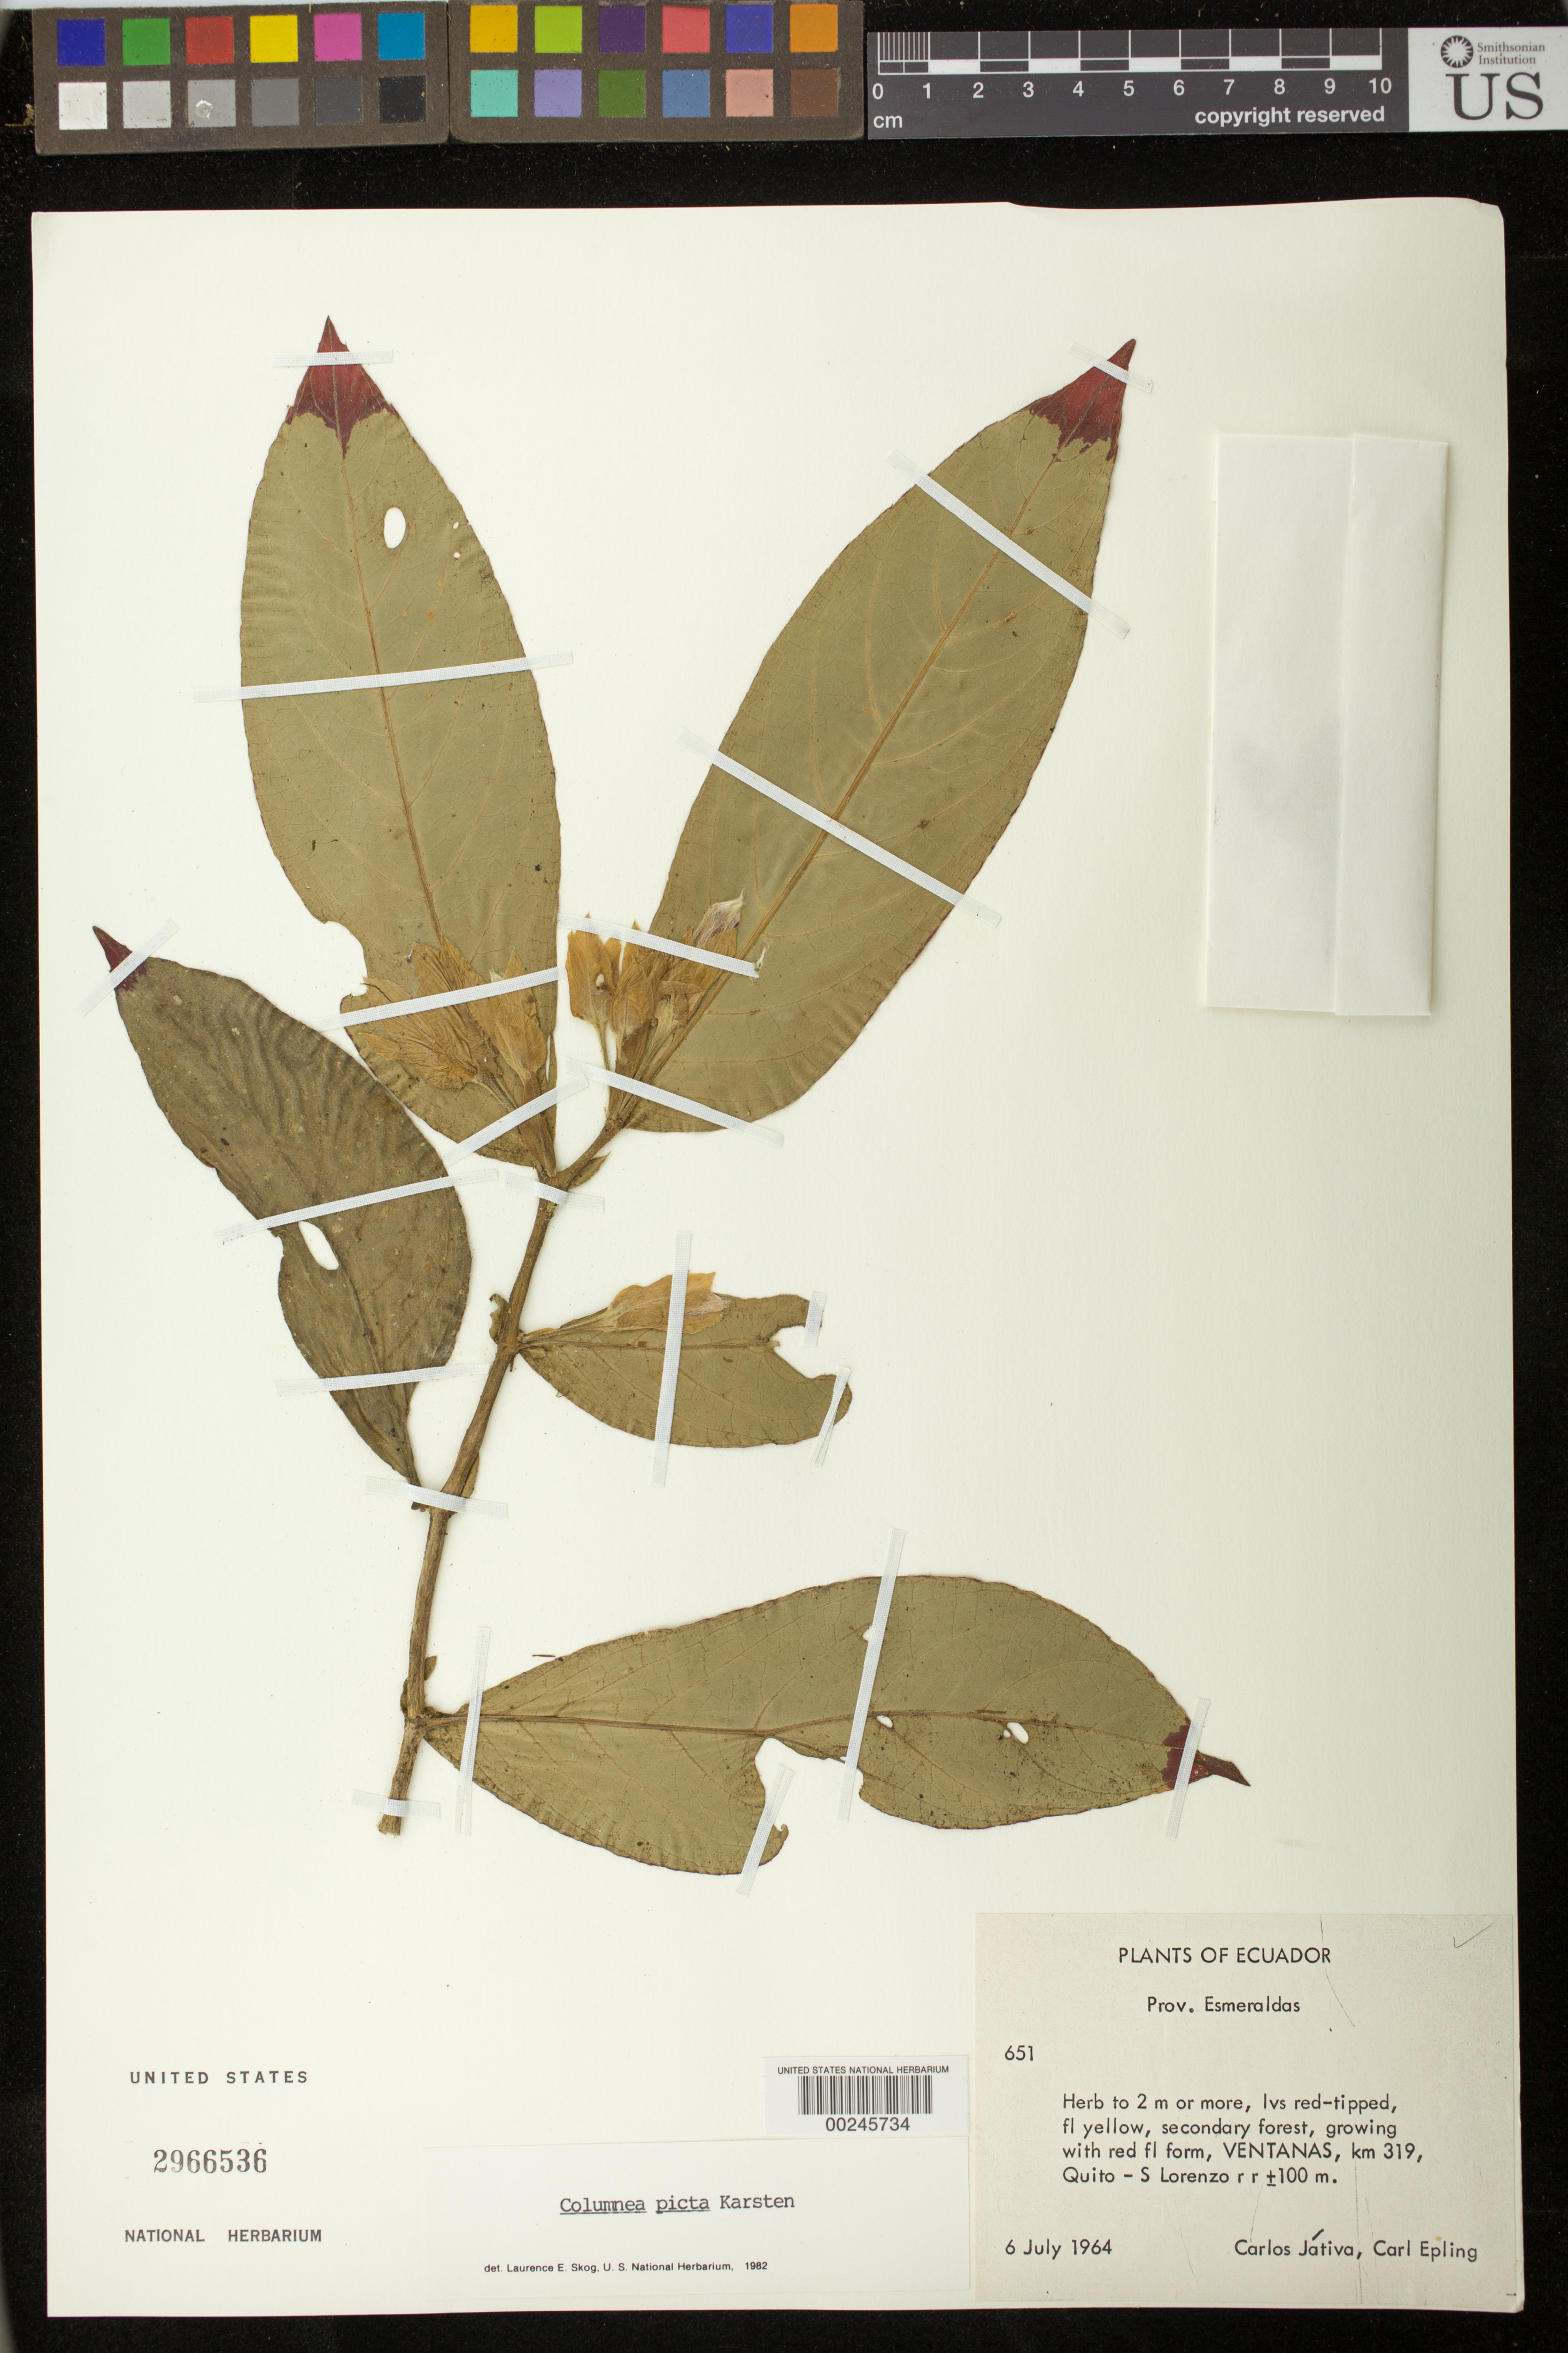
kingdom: Plantae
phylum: Tracheophyta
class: Magnoliopsida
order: Lamiales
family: Gesneriaceae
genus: Columnea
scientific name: Columnea karsteniana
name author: Singh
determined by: Skog, Laurence E.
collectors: C. D. Játiva & C. C. Epling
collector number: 651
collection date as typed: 06 Jul 1964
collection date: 1964-07-06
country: Ecuador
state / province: Esmeraldas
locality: Ventanas, km 319, Quito - S Lorenzo R R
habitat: Secondary forest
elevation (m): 100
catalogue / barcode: US 2966536